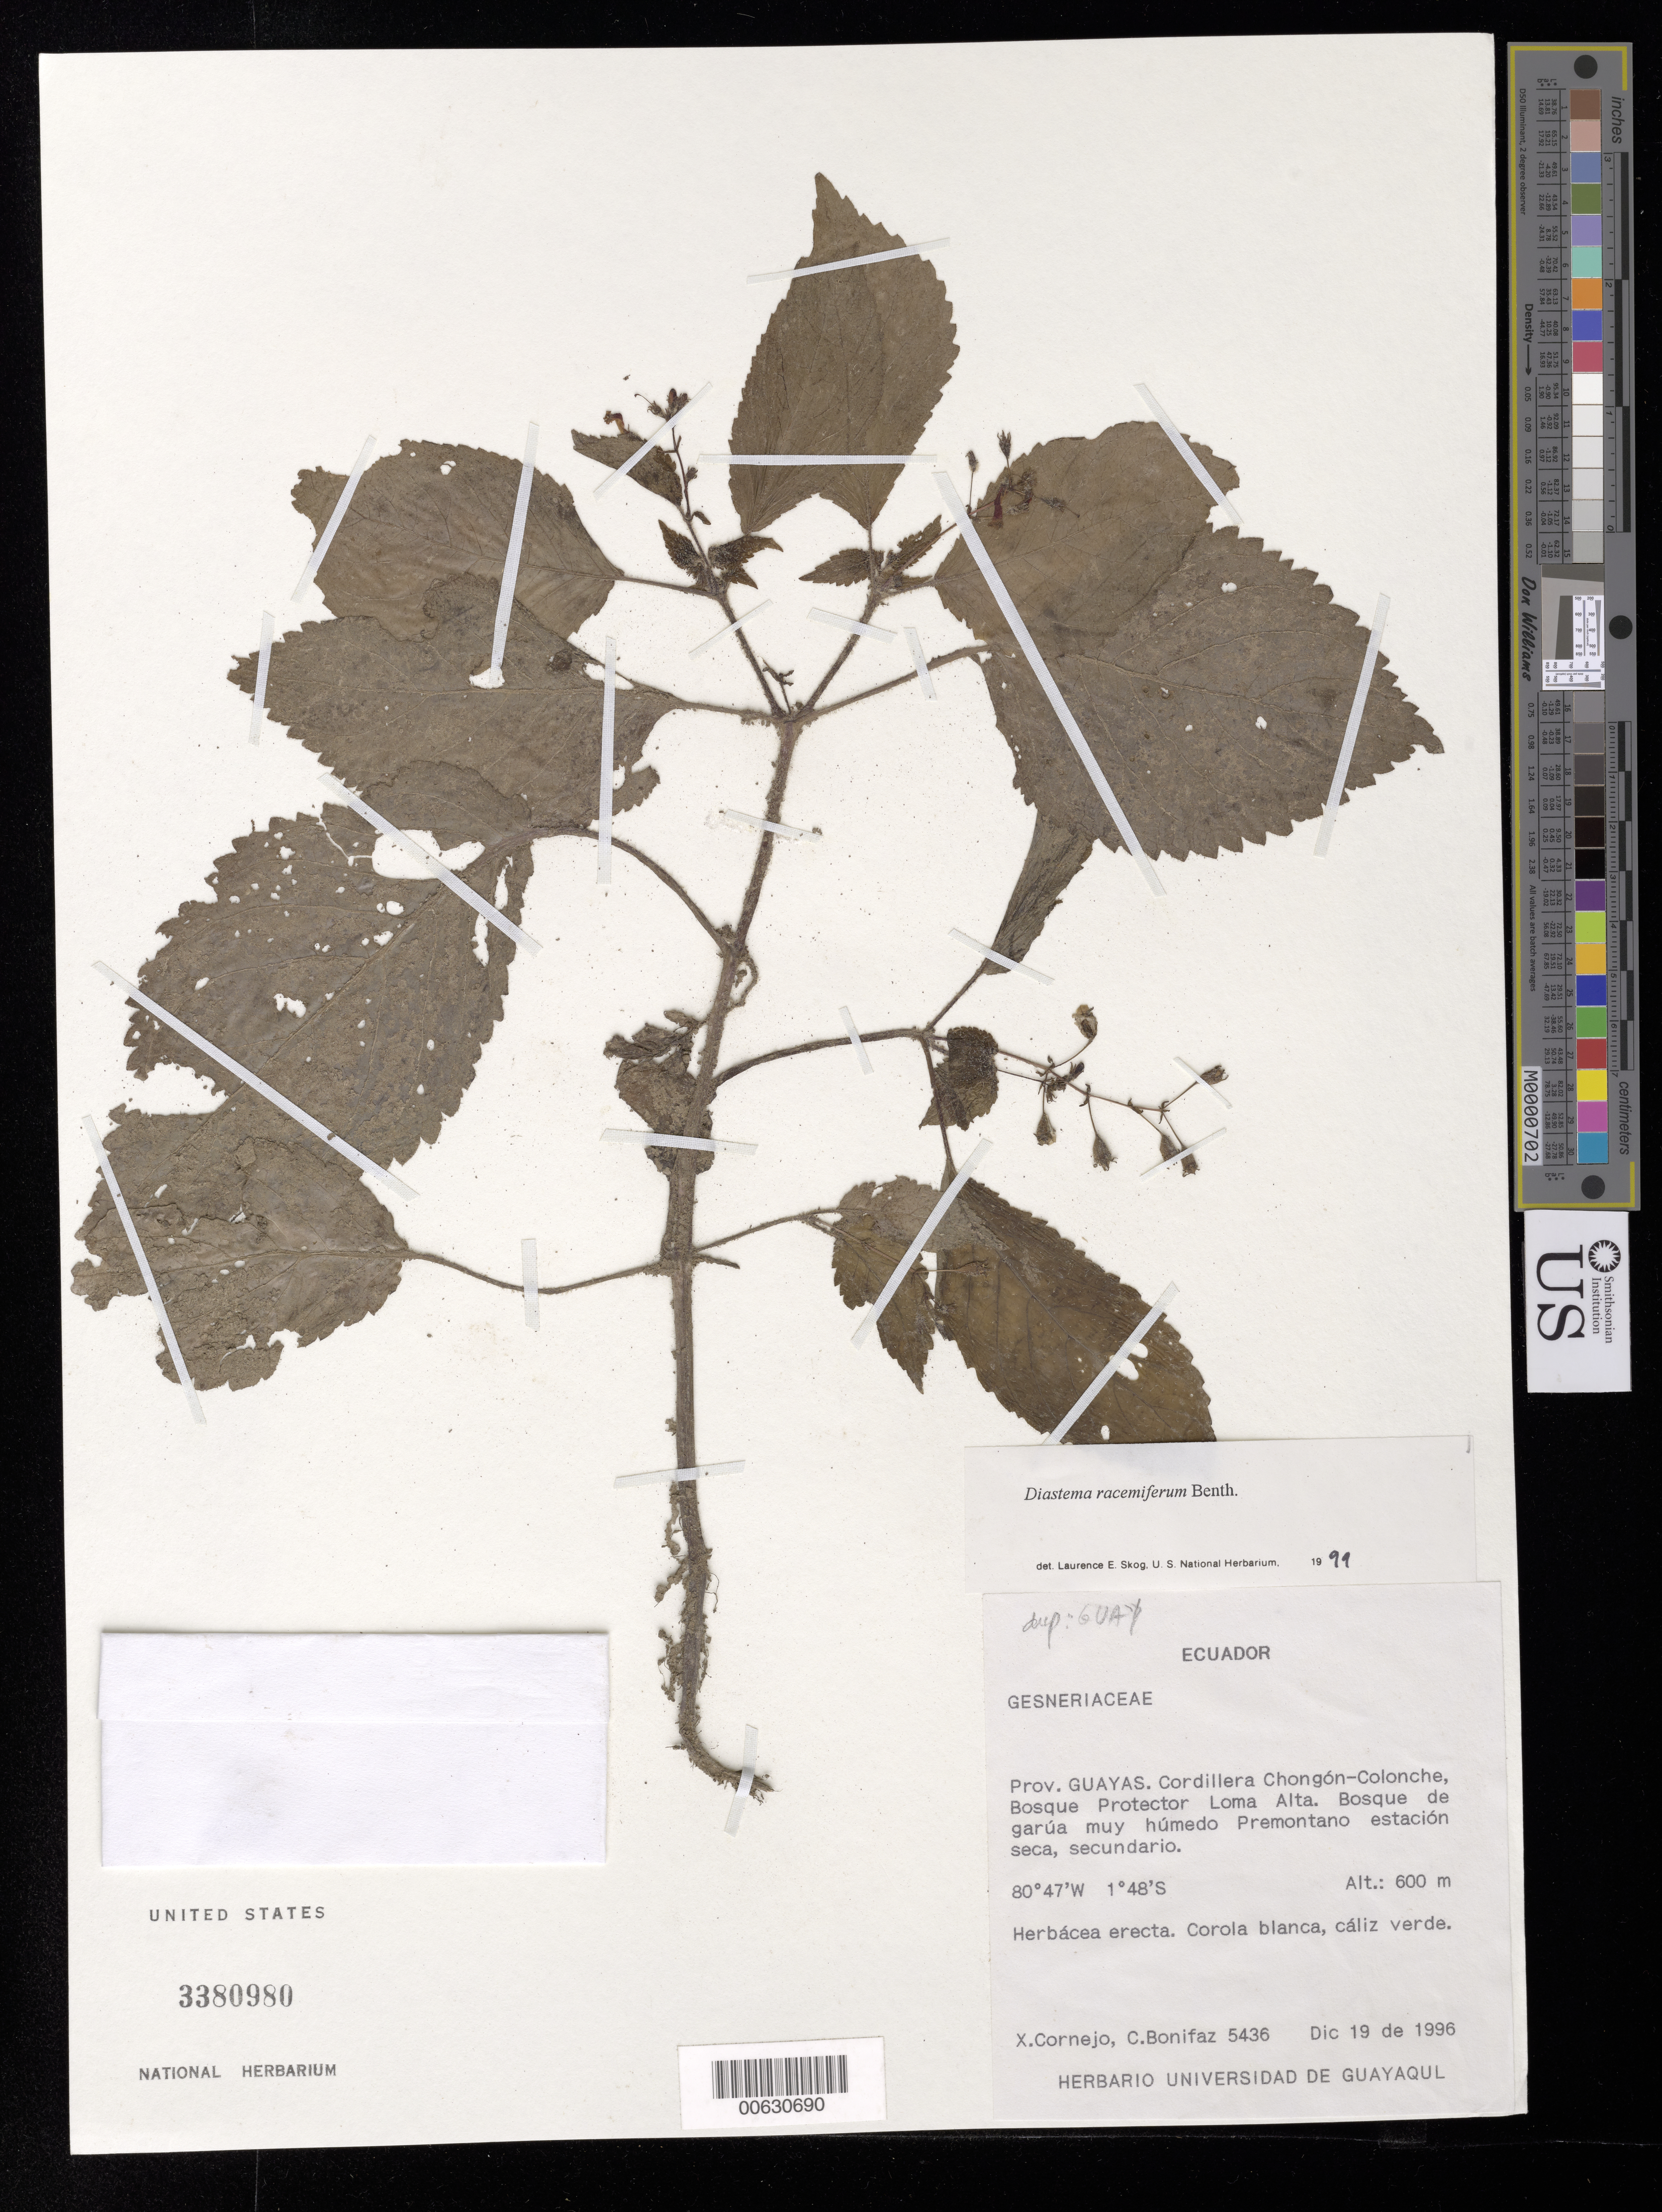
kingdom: Plantae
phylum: Tracheophyta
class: Magnoliopsida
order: Lamiales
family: Gesneriaceae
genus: Diastema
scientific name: Diastema racemiferum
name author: Benth.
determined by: Skog, Laurence E.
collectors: X. F. Cornejo & C. Bonifaz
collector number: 5436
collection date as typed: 19 Dec 1996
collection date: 1996-12-19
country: Ecuador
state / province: Guayas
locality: Cordillera Chongón-Colonche, Bosque Protector Loma Alta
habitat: Bosque de garúa muy húmedo premontano estacón seca, secundario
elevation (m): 600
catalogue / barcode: US 3380980